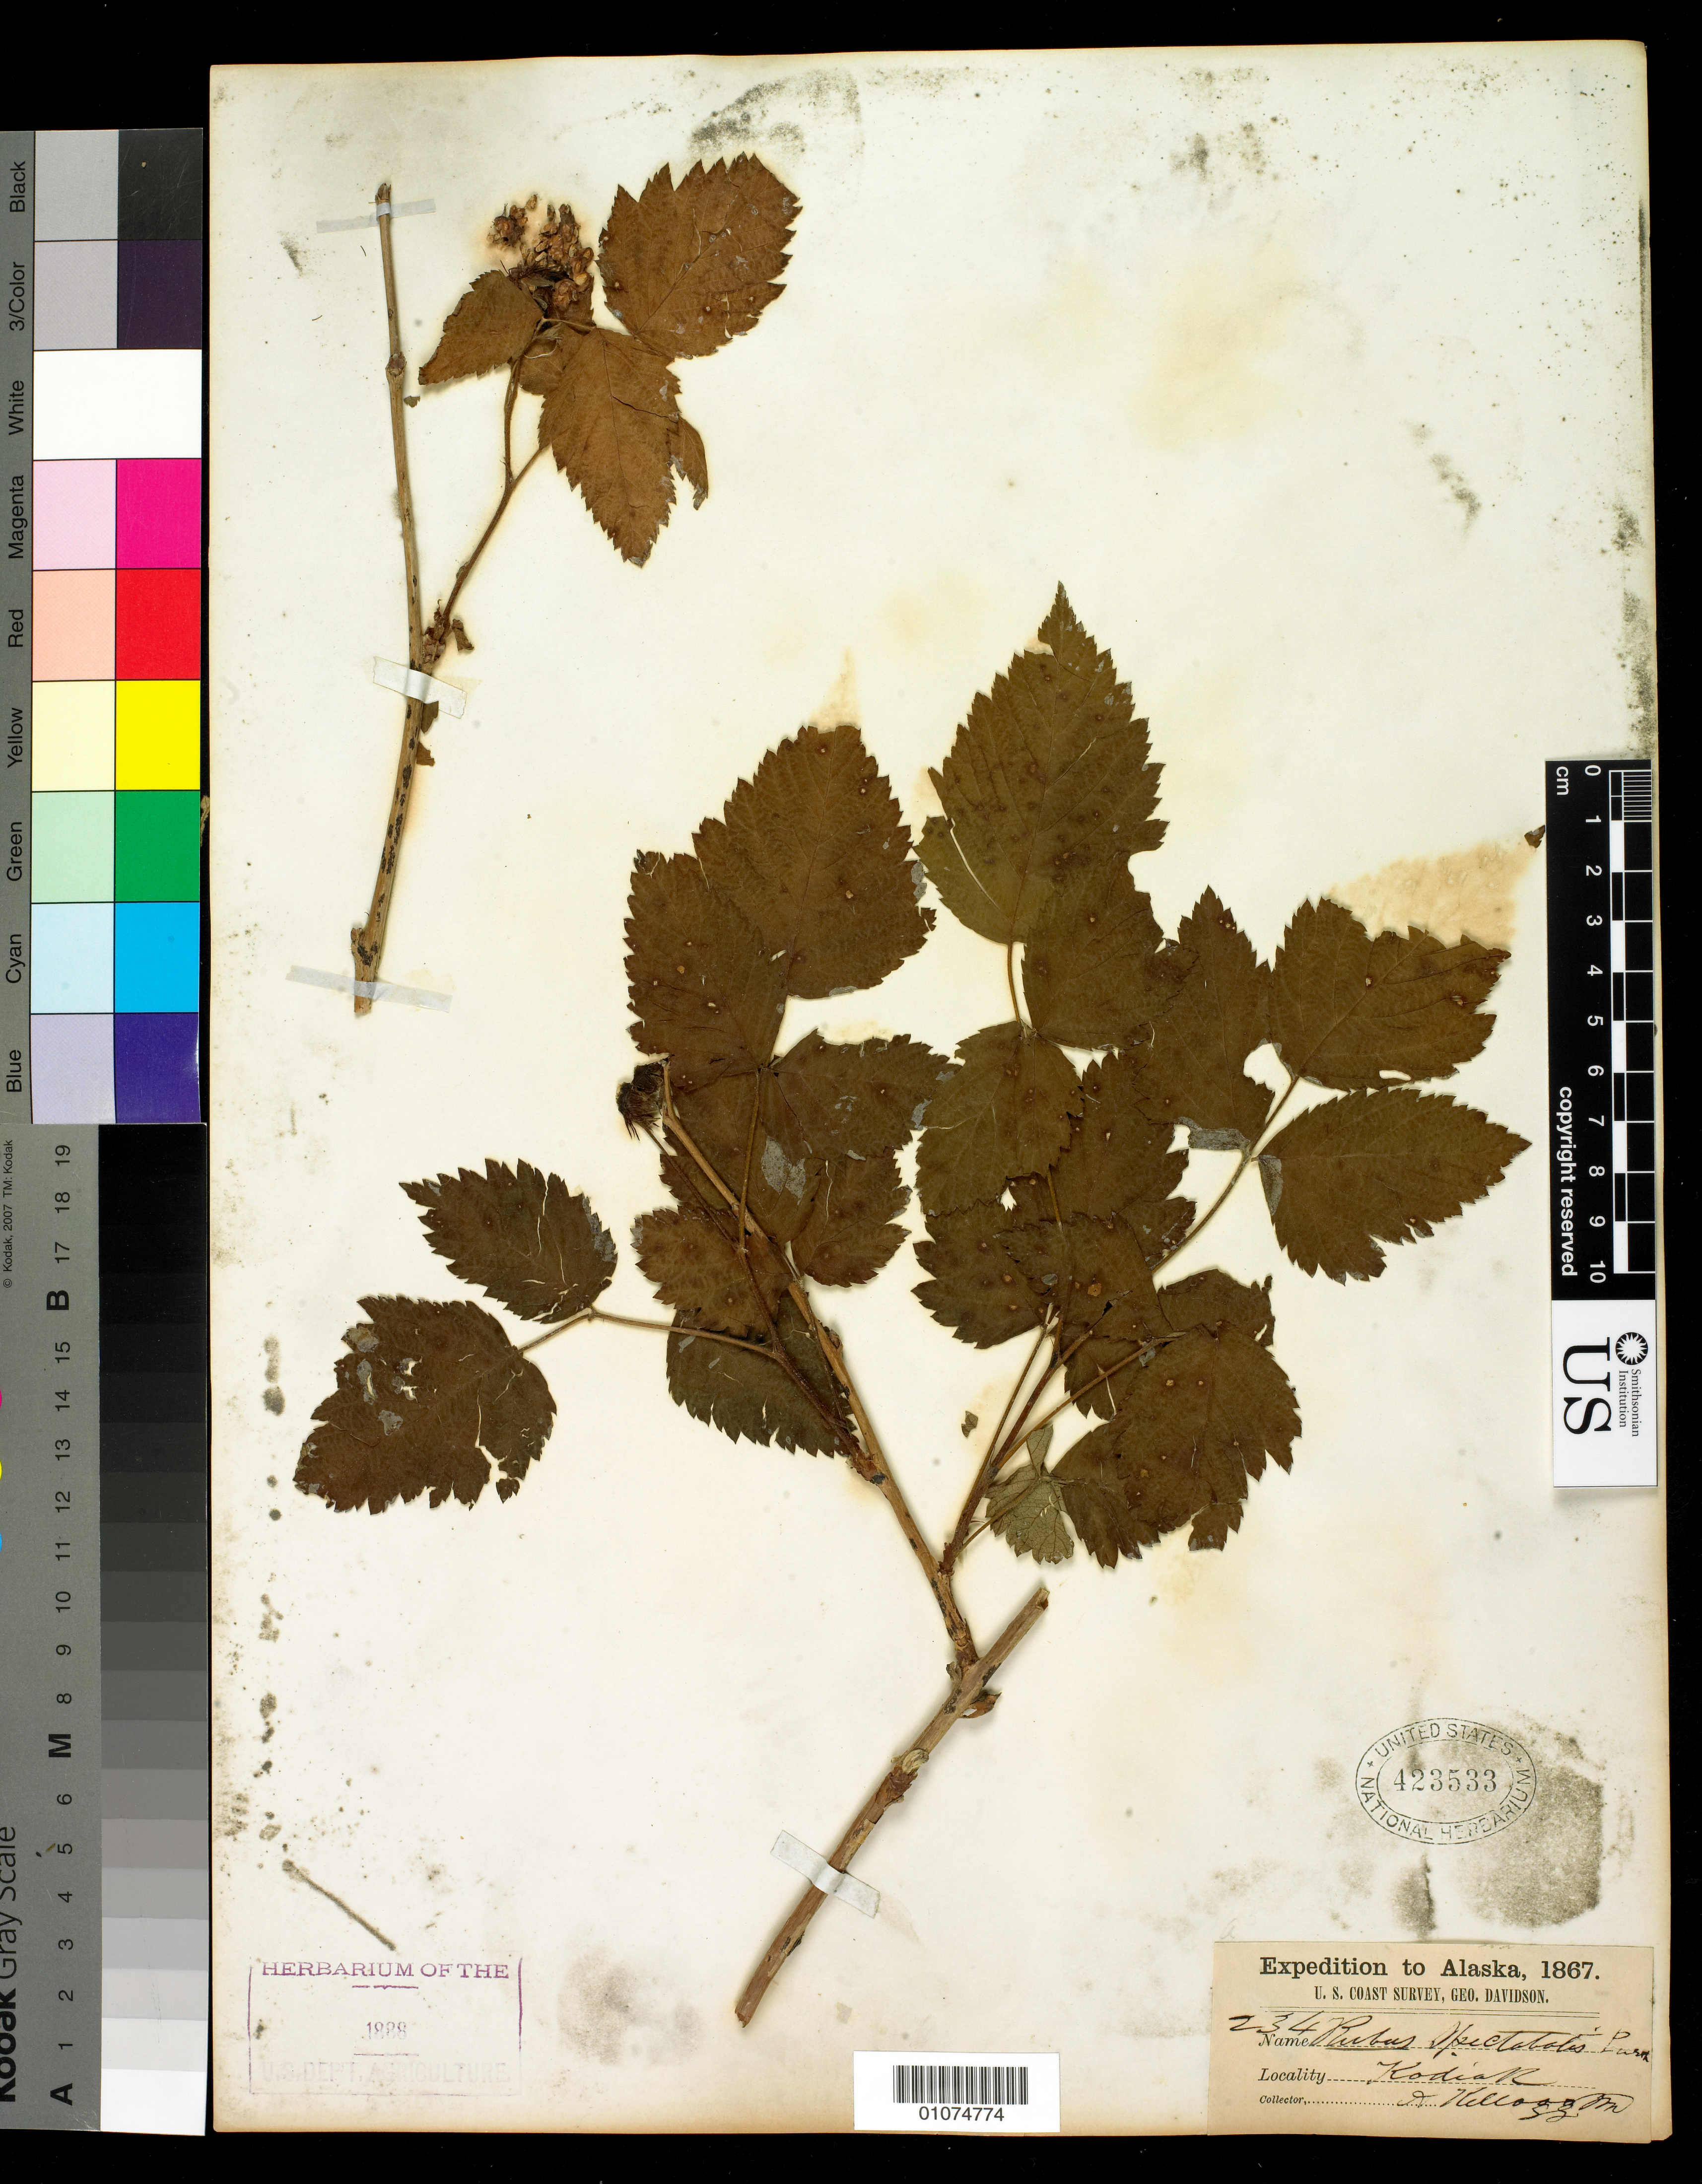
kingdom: Plantae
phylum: Tracheophyta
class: Magnoliopsida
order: Rosales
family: Rosaceae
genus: Rubus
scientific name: Rubus spectabilis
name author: Pursh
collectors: A. Kellogg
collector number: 234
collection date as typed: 1867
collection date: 1867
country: United States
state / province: Alaska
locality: Kodiak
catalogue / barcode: US 423533